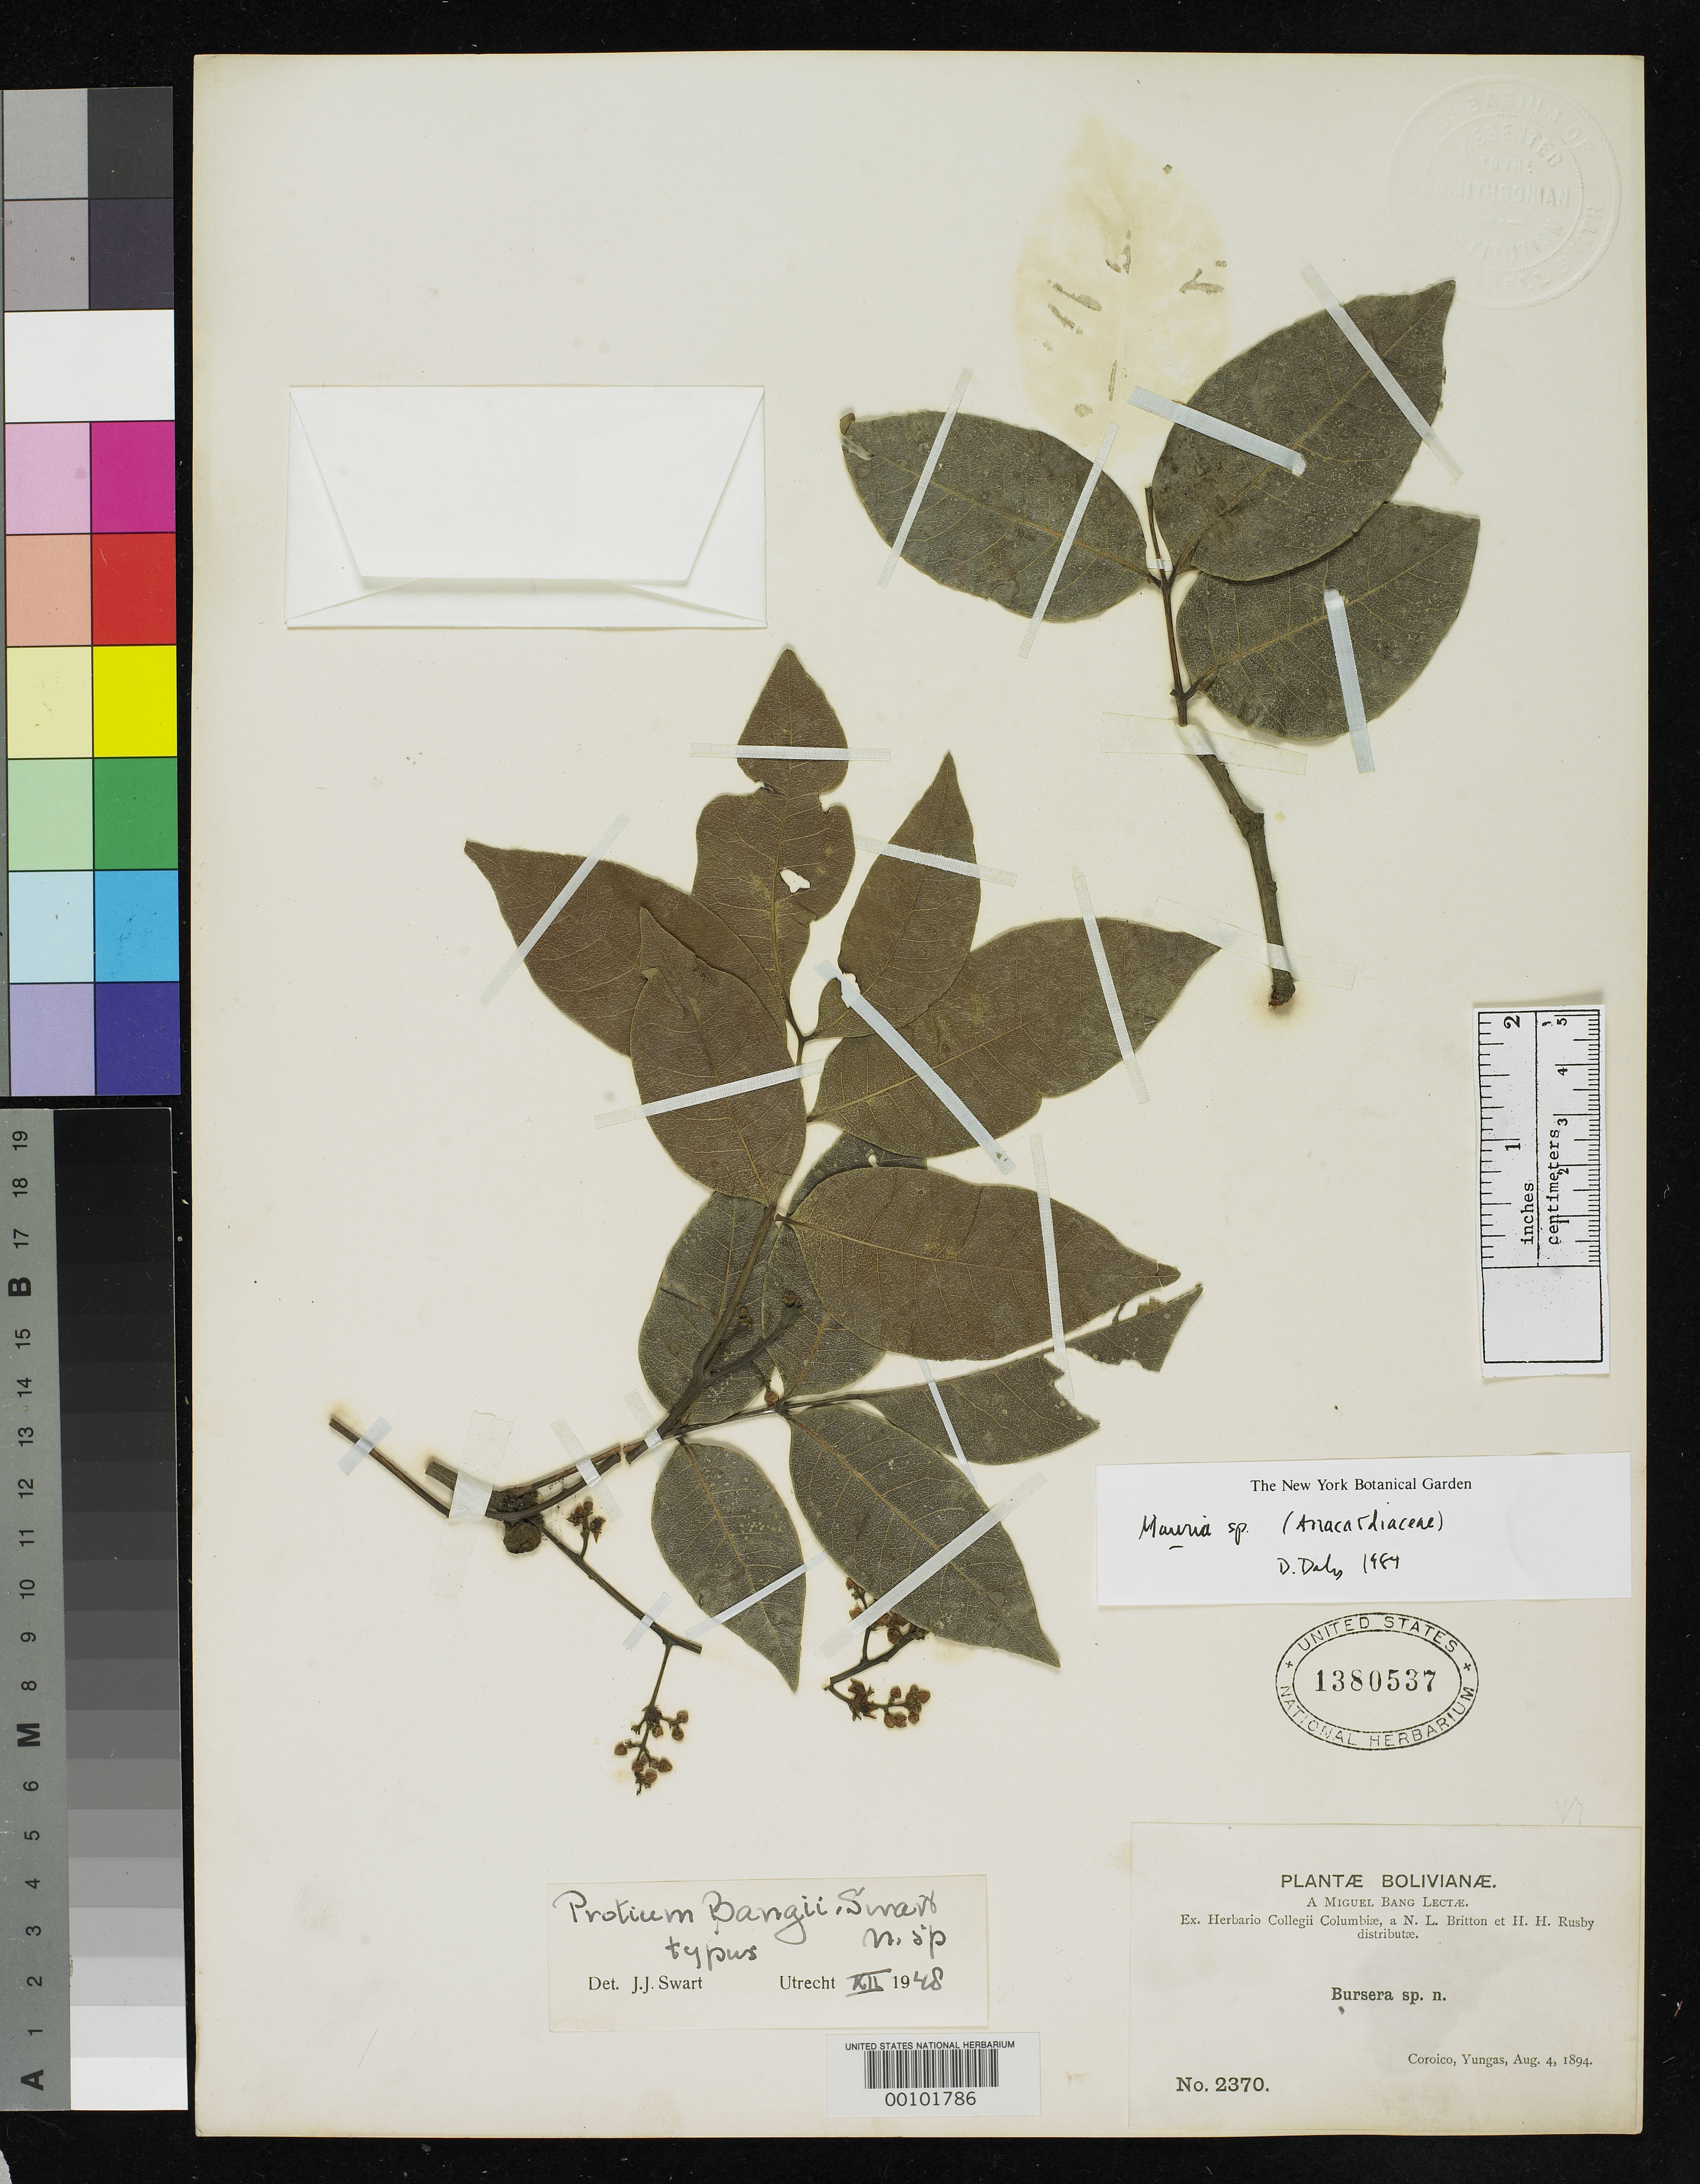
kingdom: Plantae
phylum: Tracheophyta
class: Magnoliopsida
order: Sapindales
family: Burseraceae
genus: Protium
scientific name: Protium bangii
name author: Swart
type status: Holotype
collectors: M. Bang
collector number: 2370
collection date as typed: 04 Aug 1894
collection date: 1894-08-04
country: Bolivia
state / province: La Paz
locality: Yungas, Coroico.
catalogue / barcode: US 1380537